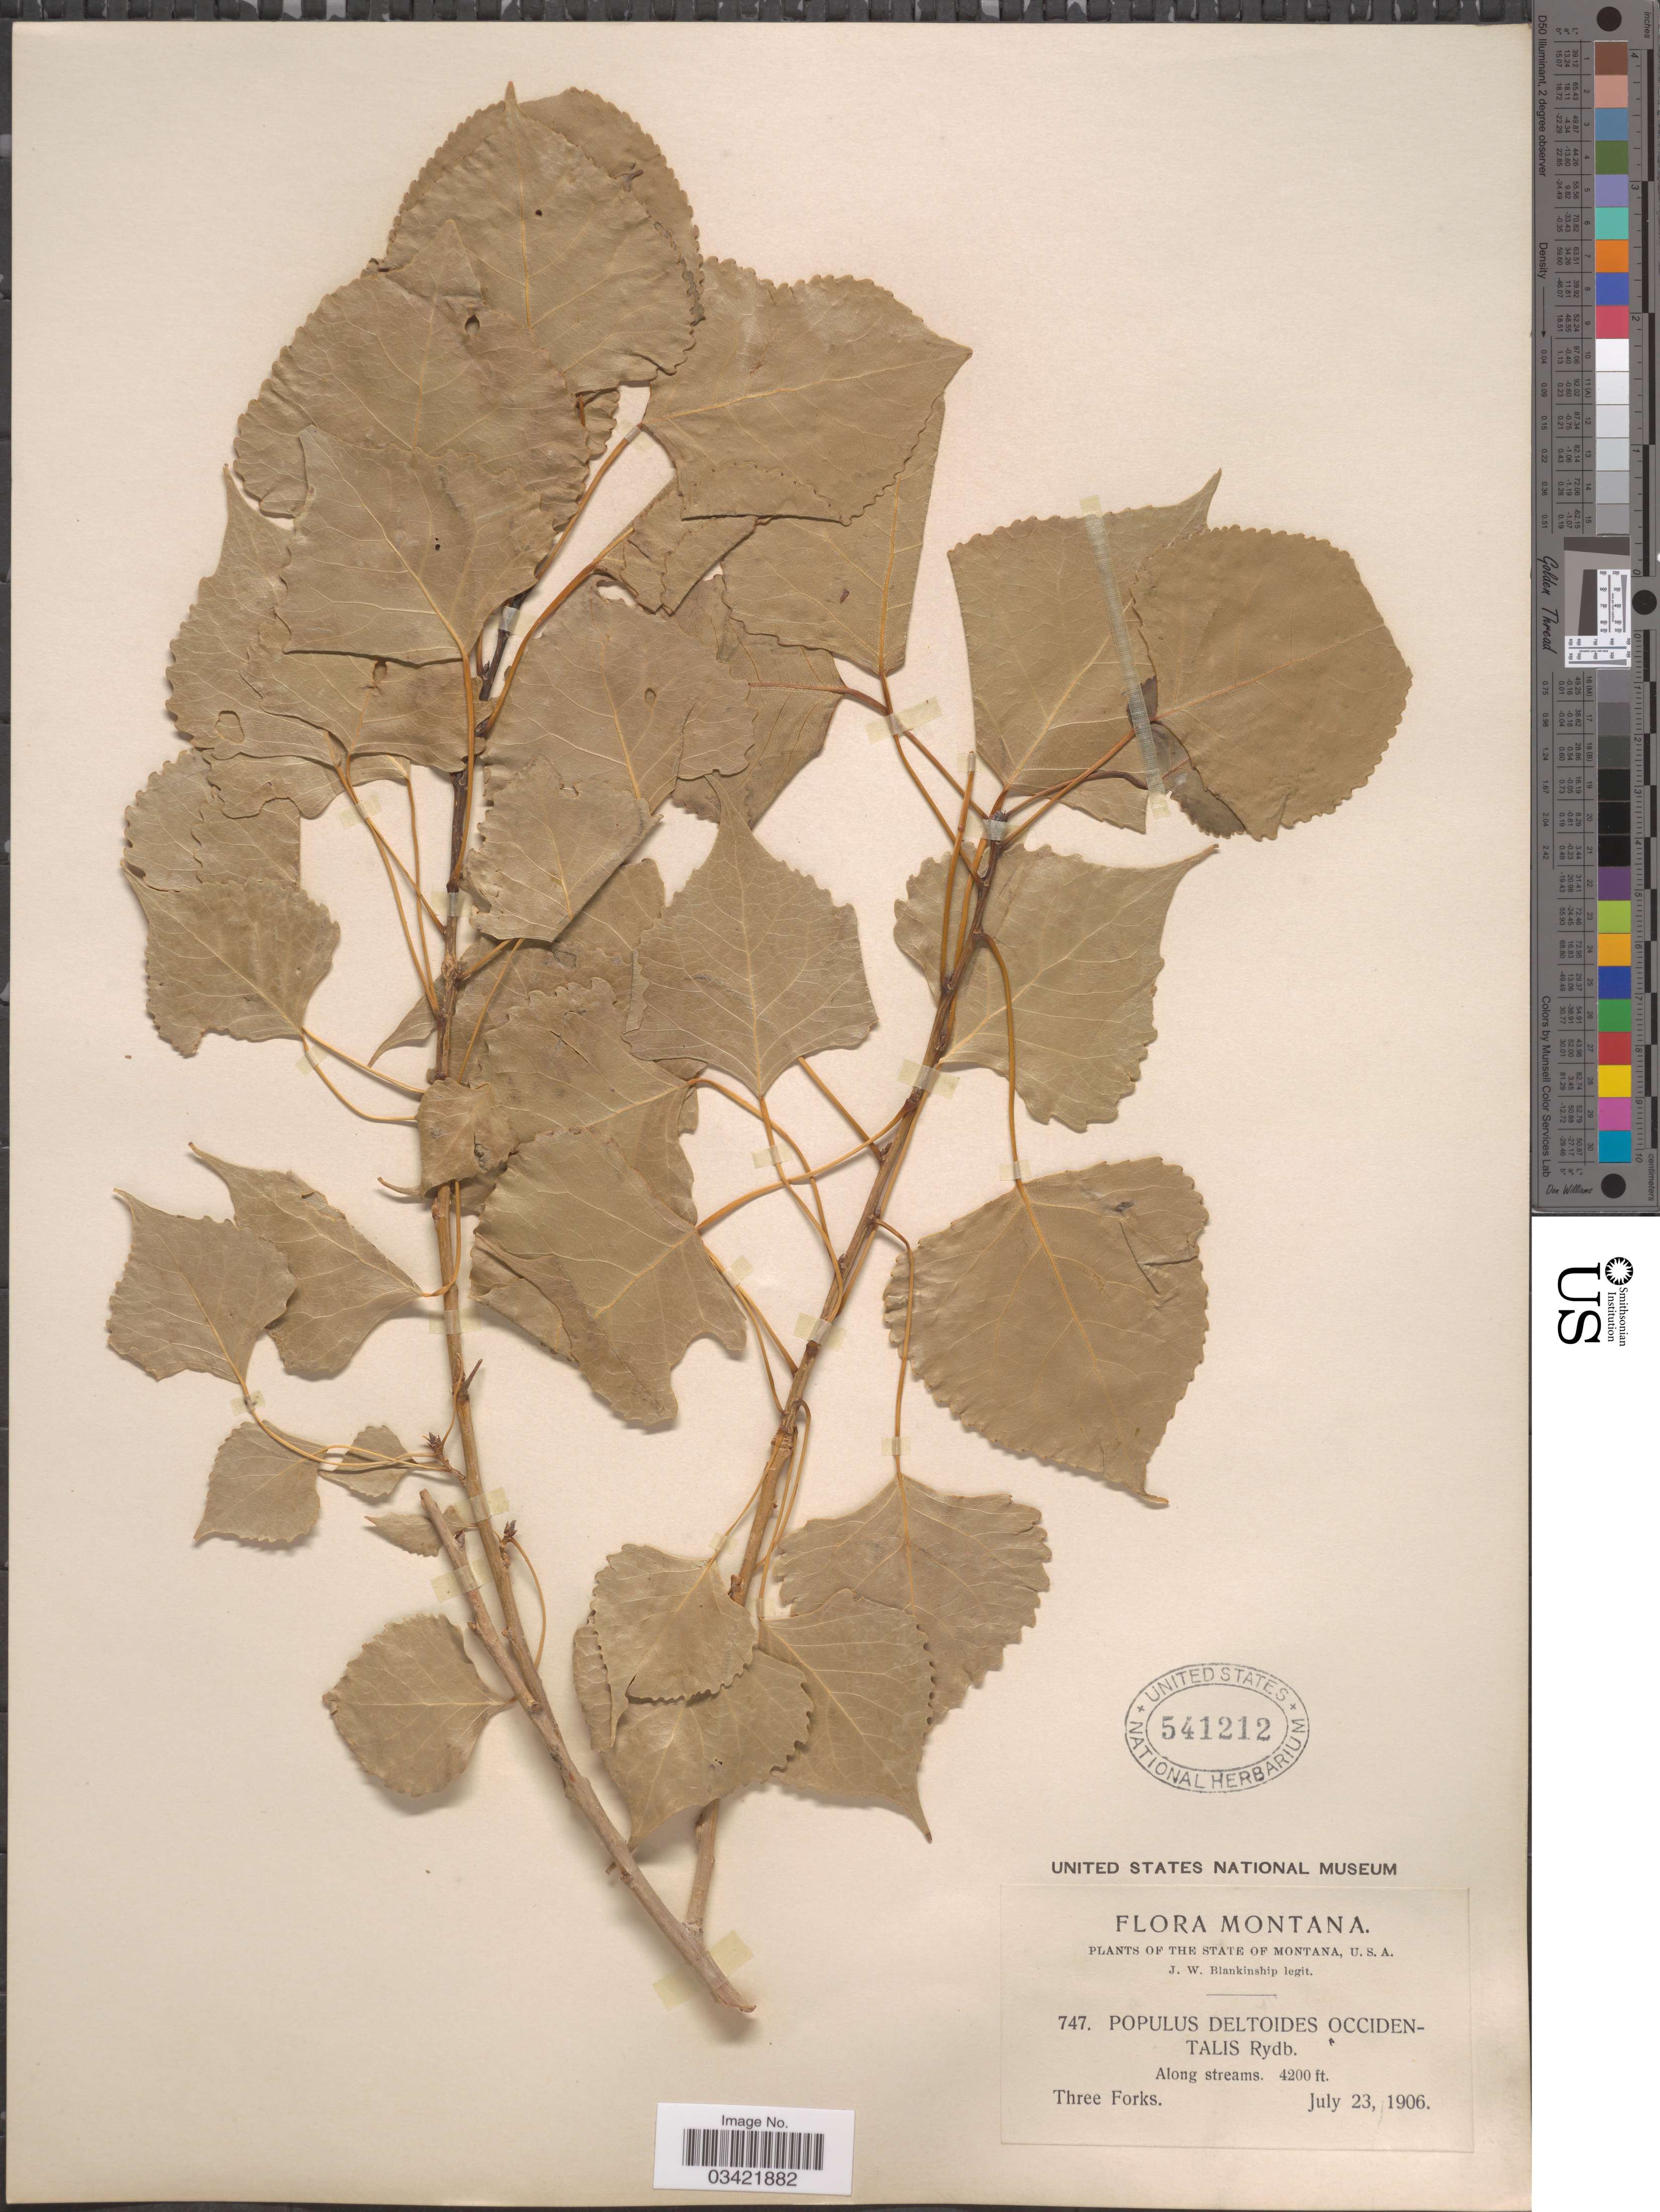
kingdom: Plantae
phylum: Tracheophyta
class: Magnoliopsida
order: Malpighiales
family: Salicaceae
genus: Populus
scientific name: Populus deltoides subsp. monilifera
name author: (Aiton) Eckenw.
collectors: J. W. Blankinship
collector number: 747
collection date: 1906-07-23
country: United States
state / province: Montana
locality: U.S.A. Along streams. Three Forks.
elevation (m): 1280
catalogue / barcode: US 541212